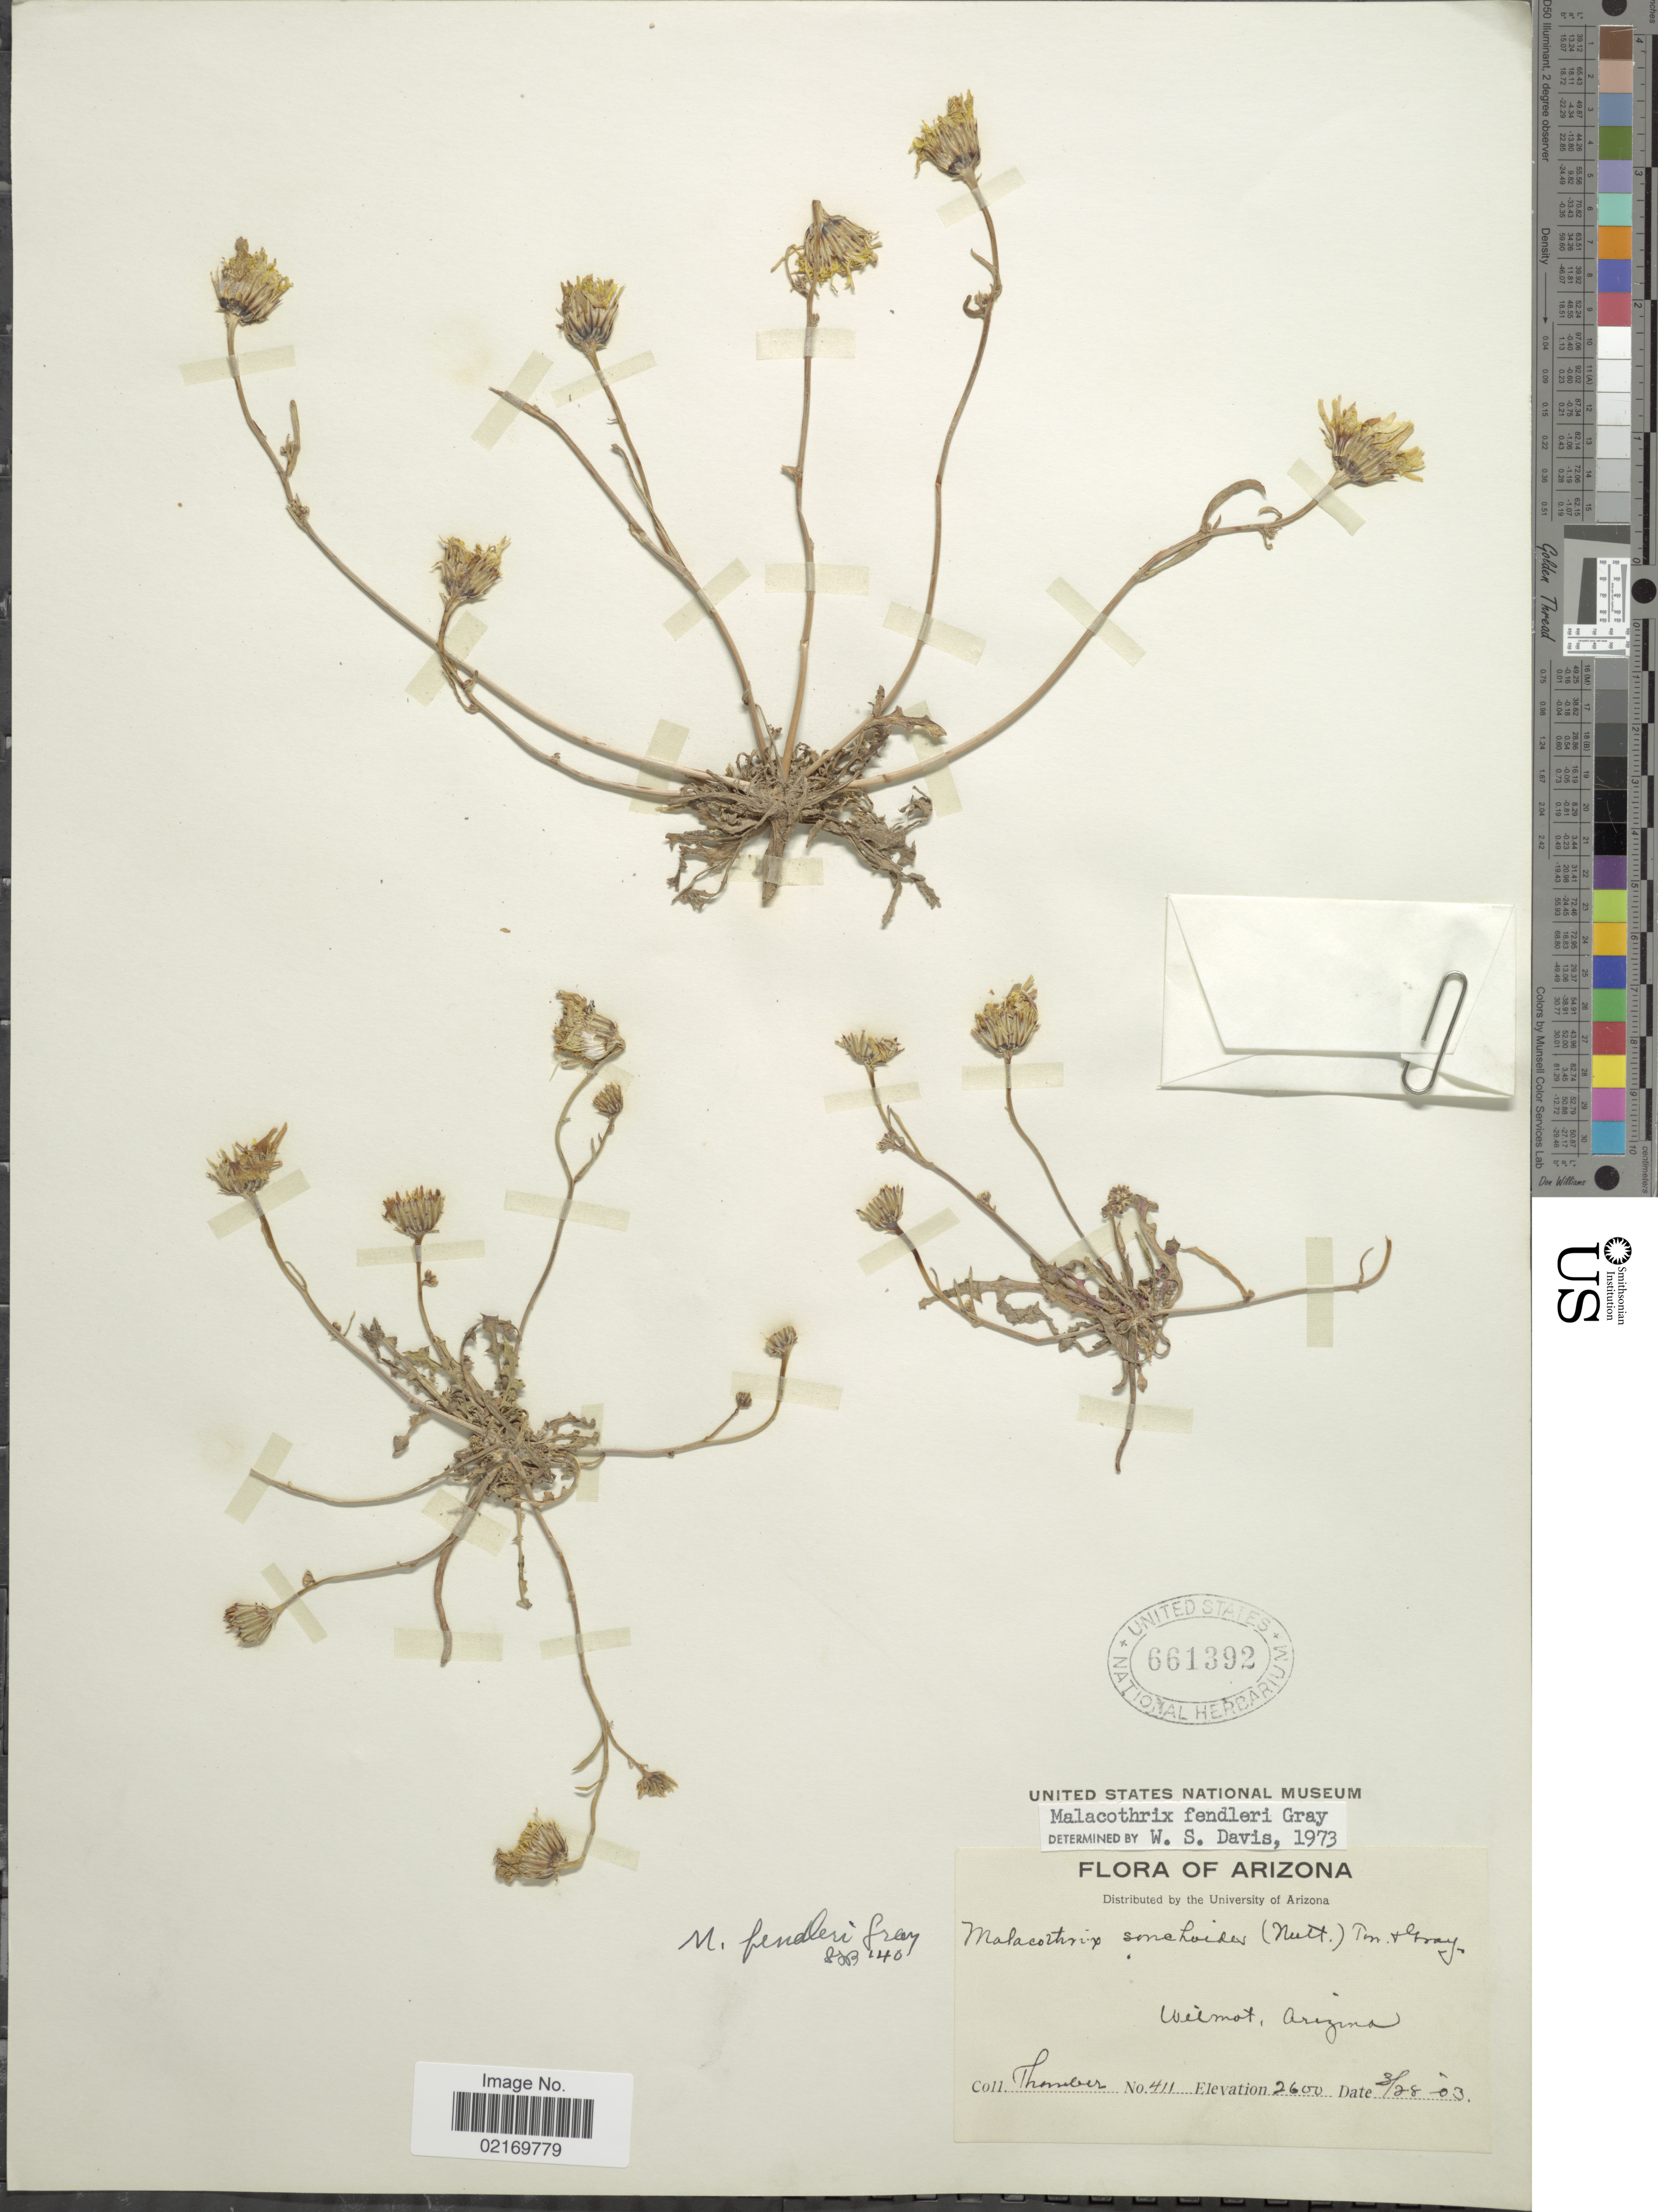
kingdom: Plantae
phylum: Tracheophyta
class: Magnoliopsida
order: Asterales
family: Asteraceae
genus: Malacothrix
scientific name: Malacothrix fendleri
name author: A. Gray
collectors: J. Thornber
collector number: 411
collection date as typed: Transcribed d/m/y: 28/3/03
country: United States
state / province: Arizona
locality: Wilmot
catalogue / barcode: US 661392